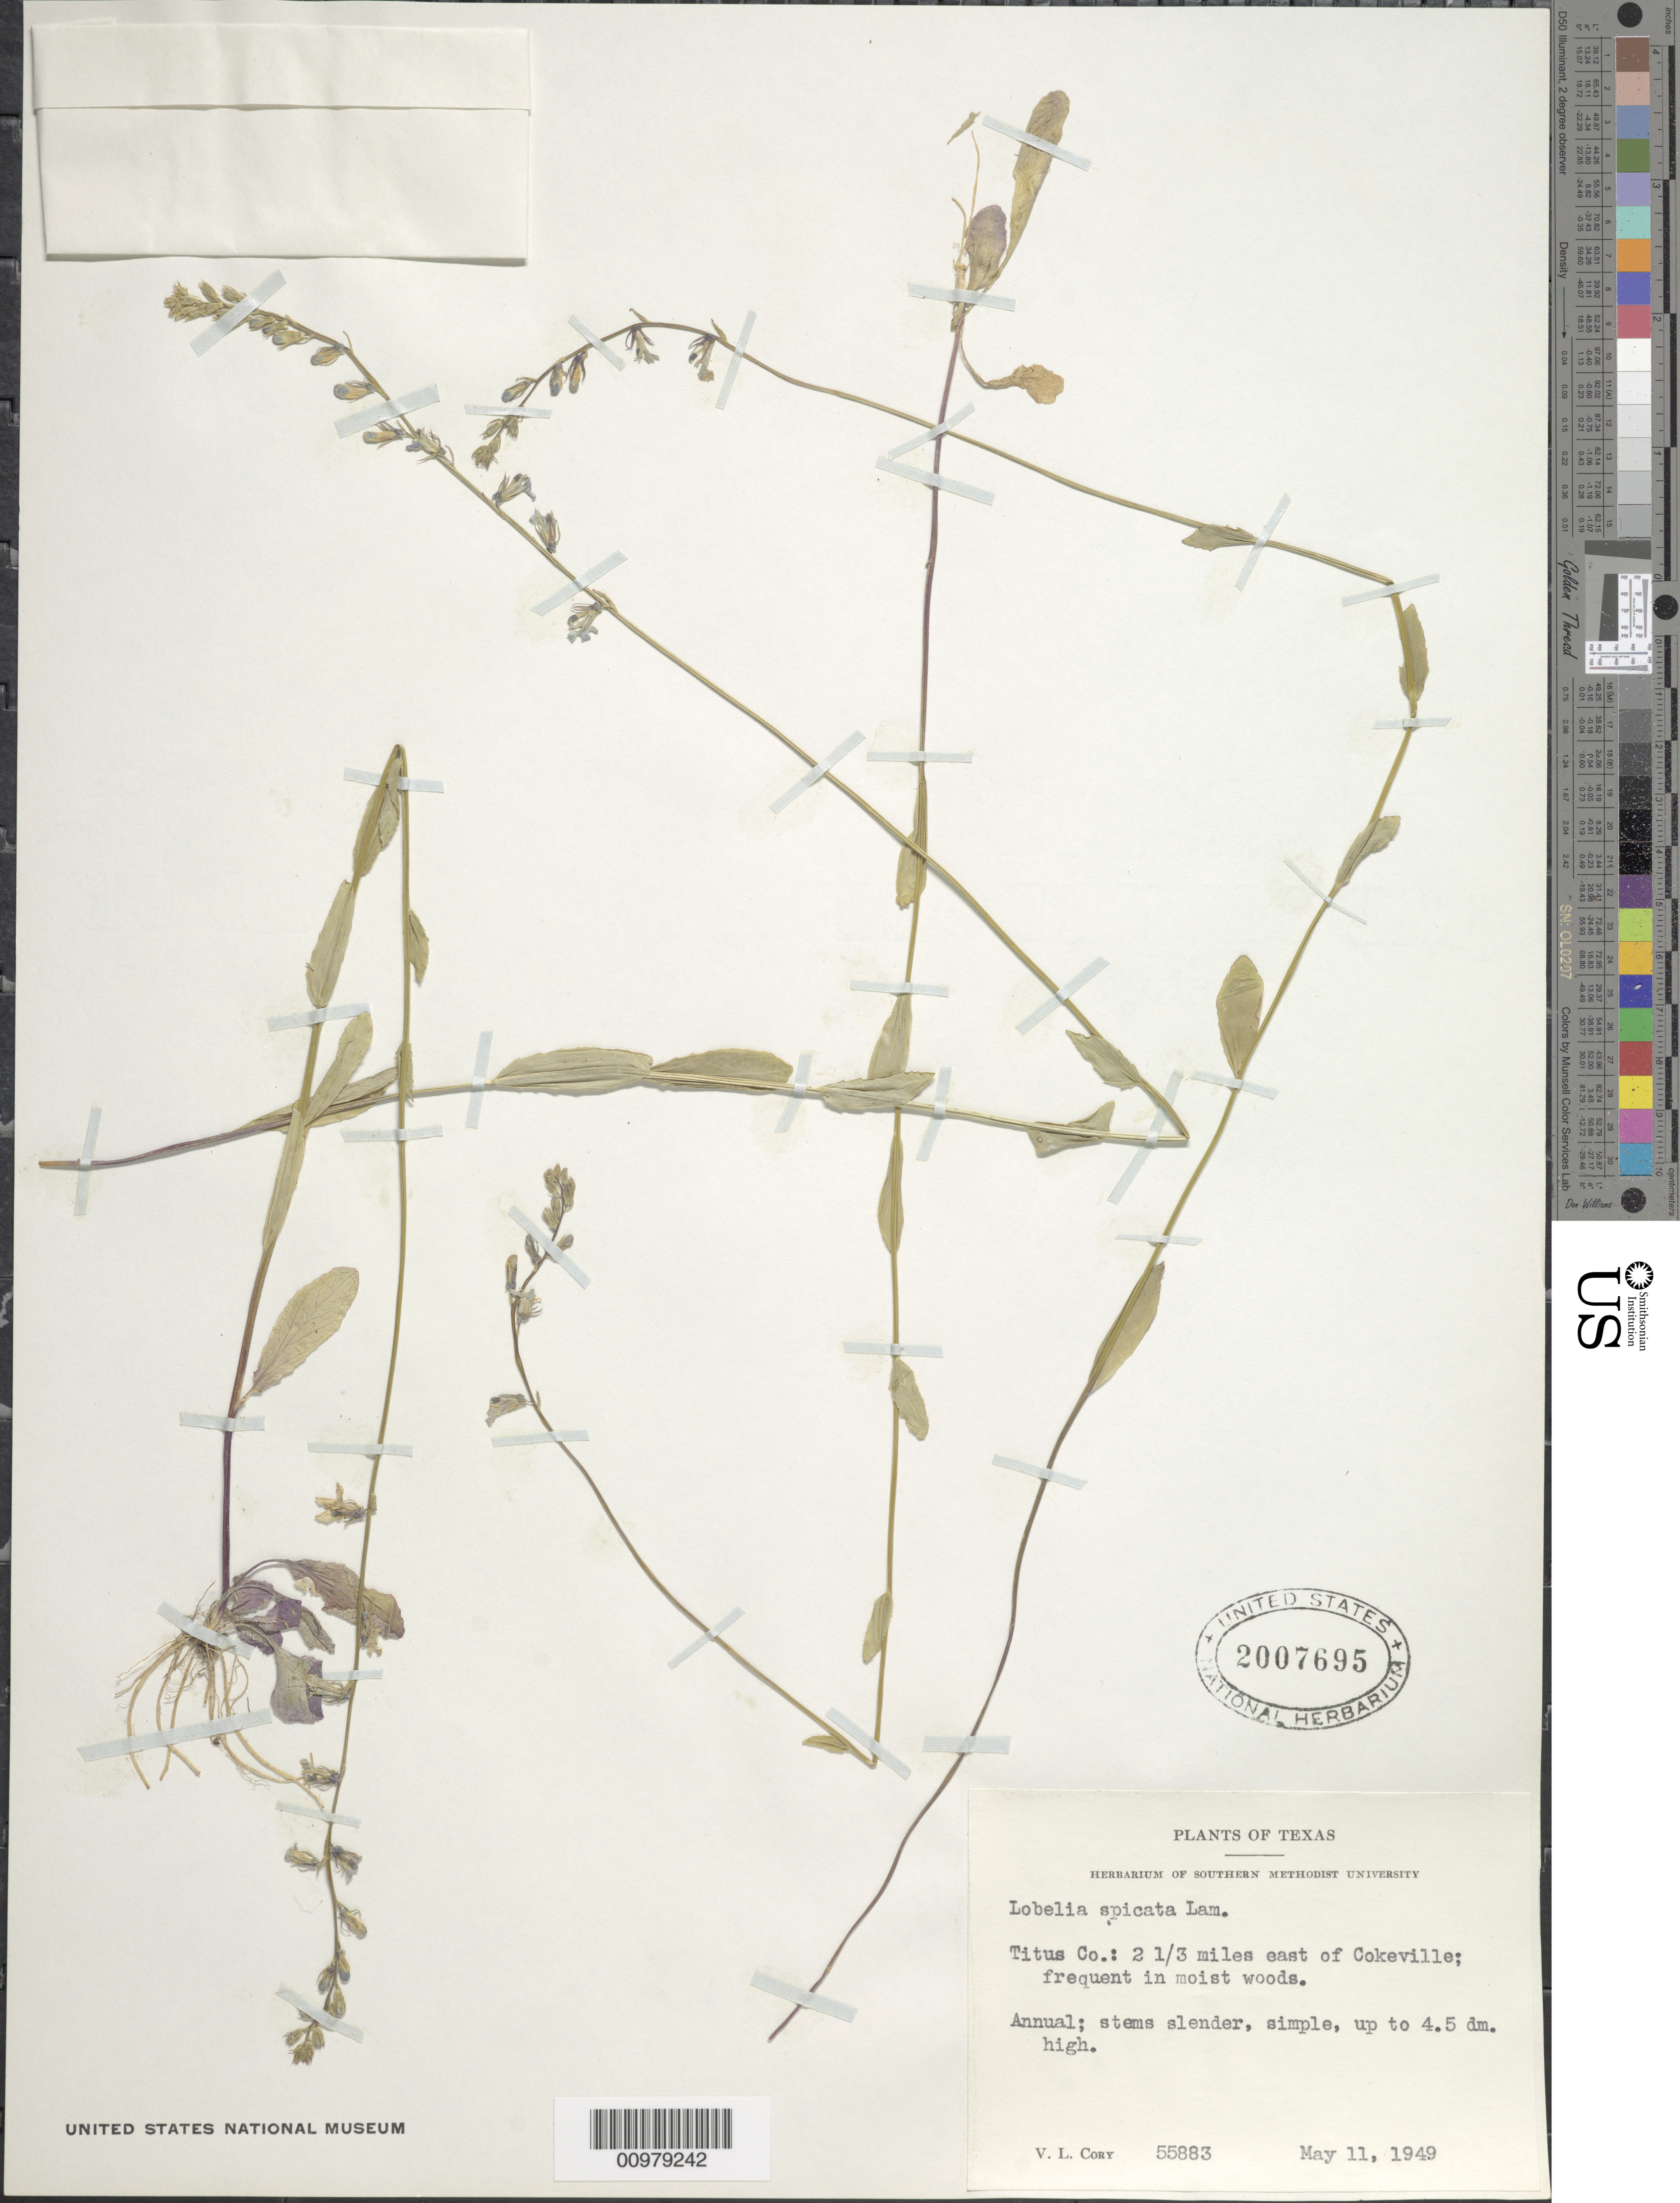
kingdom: Plantae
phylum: Tracheophyta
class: Magnoliopsida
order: Asterales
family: Campanulaceae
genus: Lobelia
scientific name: Lobelia spicata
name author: Lam.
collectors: V. Cory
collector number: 55883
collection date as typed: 11 May 1949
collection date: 1949-05-11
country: United States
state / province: Texas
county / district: Titus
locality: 2 1/3 miles east of Cokeville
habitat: frequent in moist soils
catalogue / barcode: US 2007695